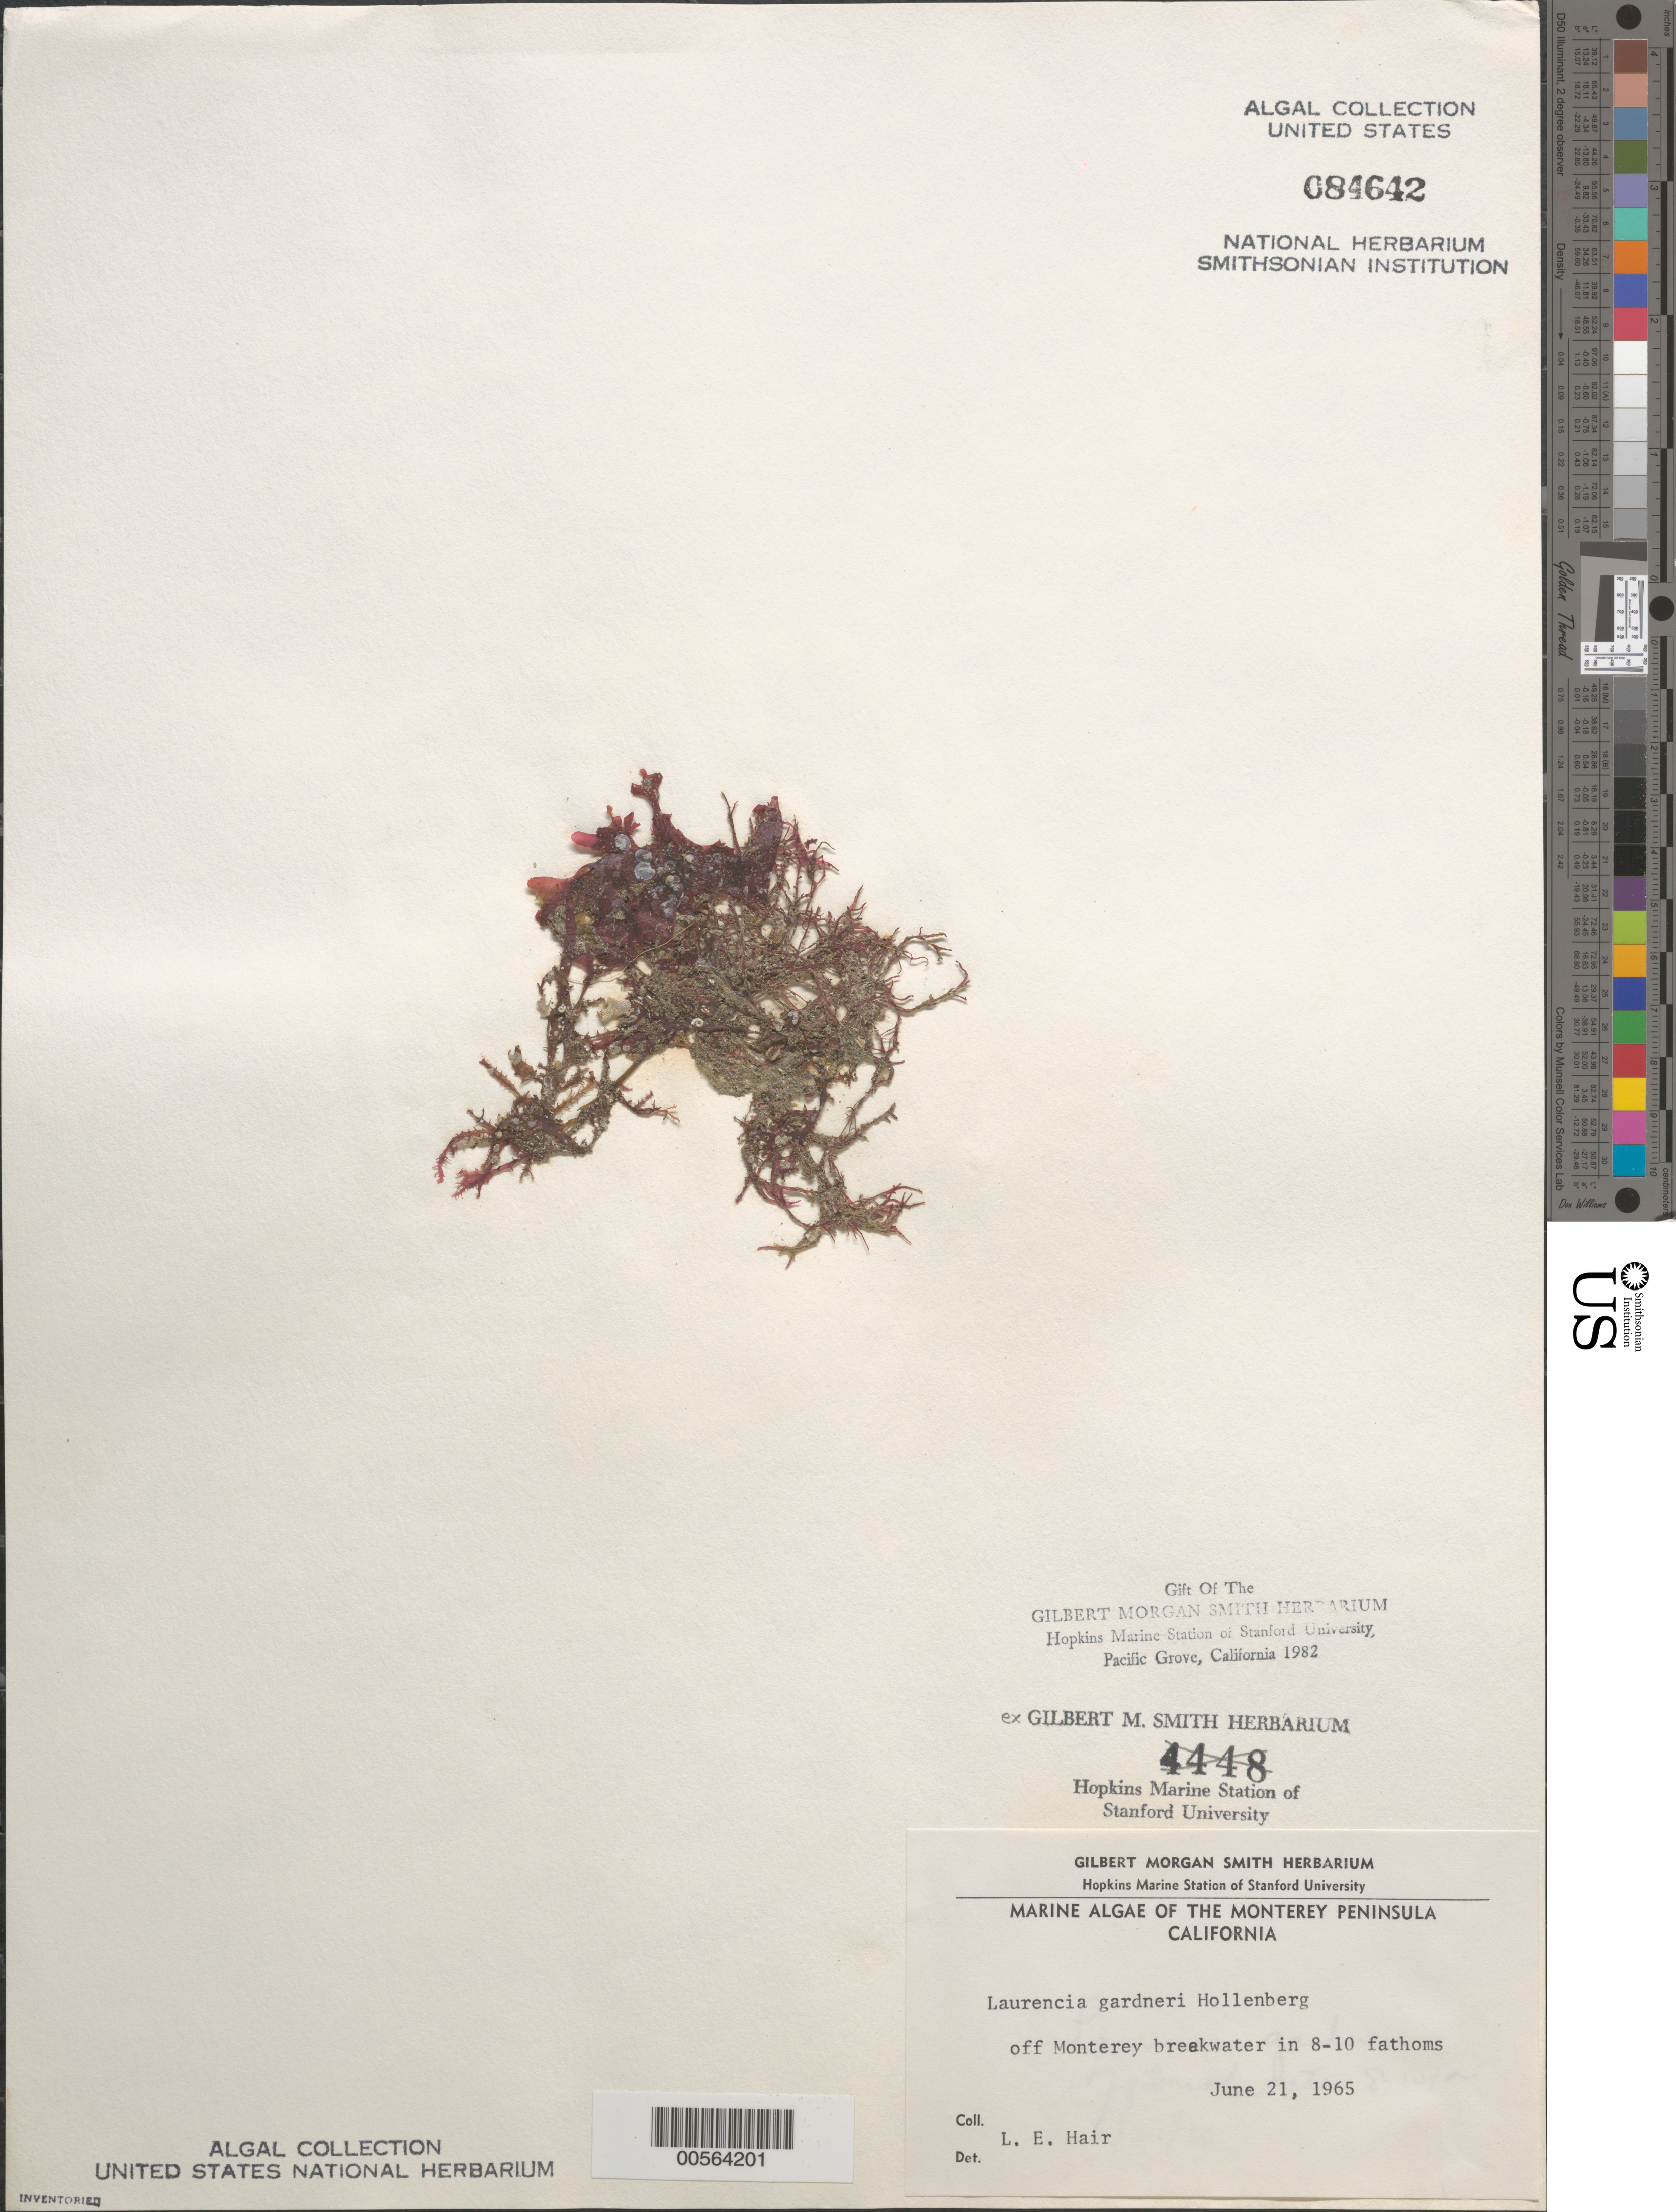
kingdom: Plantae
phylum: Rhodophyta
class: Florideophyceae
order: Ceramiales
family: Rhodomelaceae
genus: Laurencia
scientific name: Laurencia gardneri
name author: Hollenb. in G.M. Sm. & Hollenb.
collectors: L. Hair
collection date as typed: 21 Jul 1965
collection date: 1965-07-21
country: United States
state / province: California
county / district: Monterey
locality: Off Monterey breakwater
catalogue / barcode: US 84642